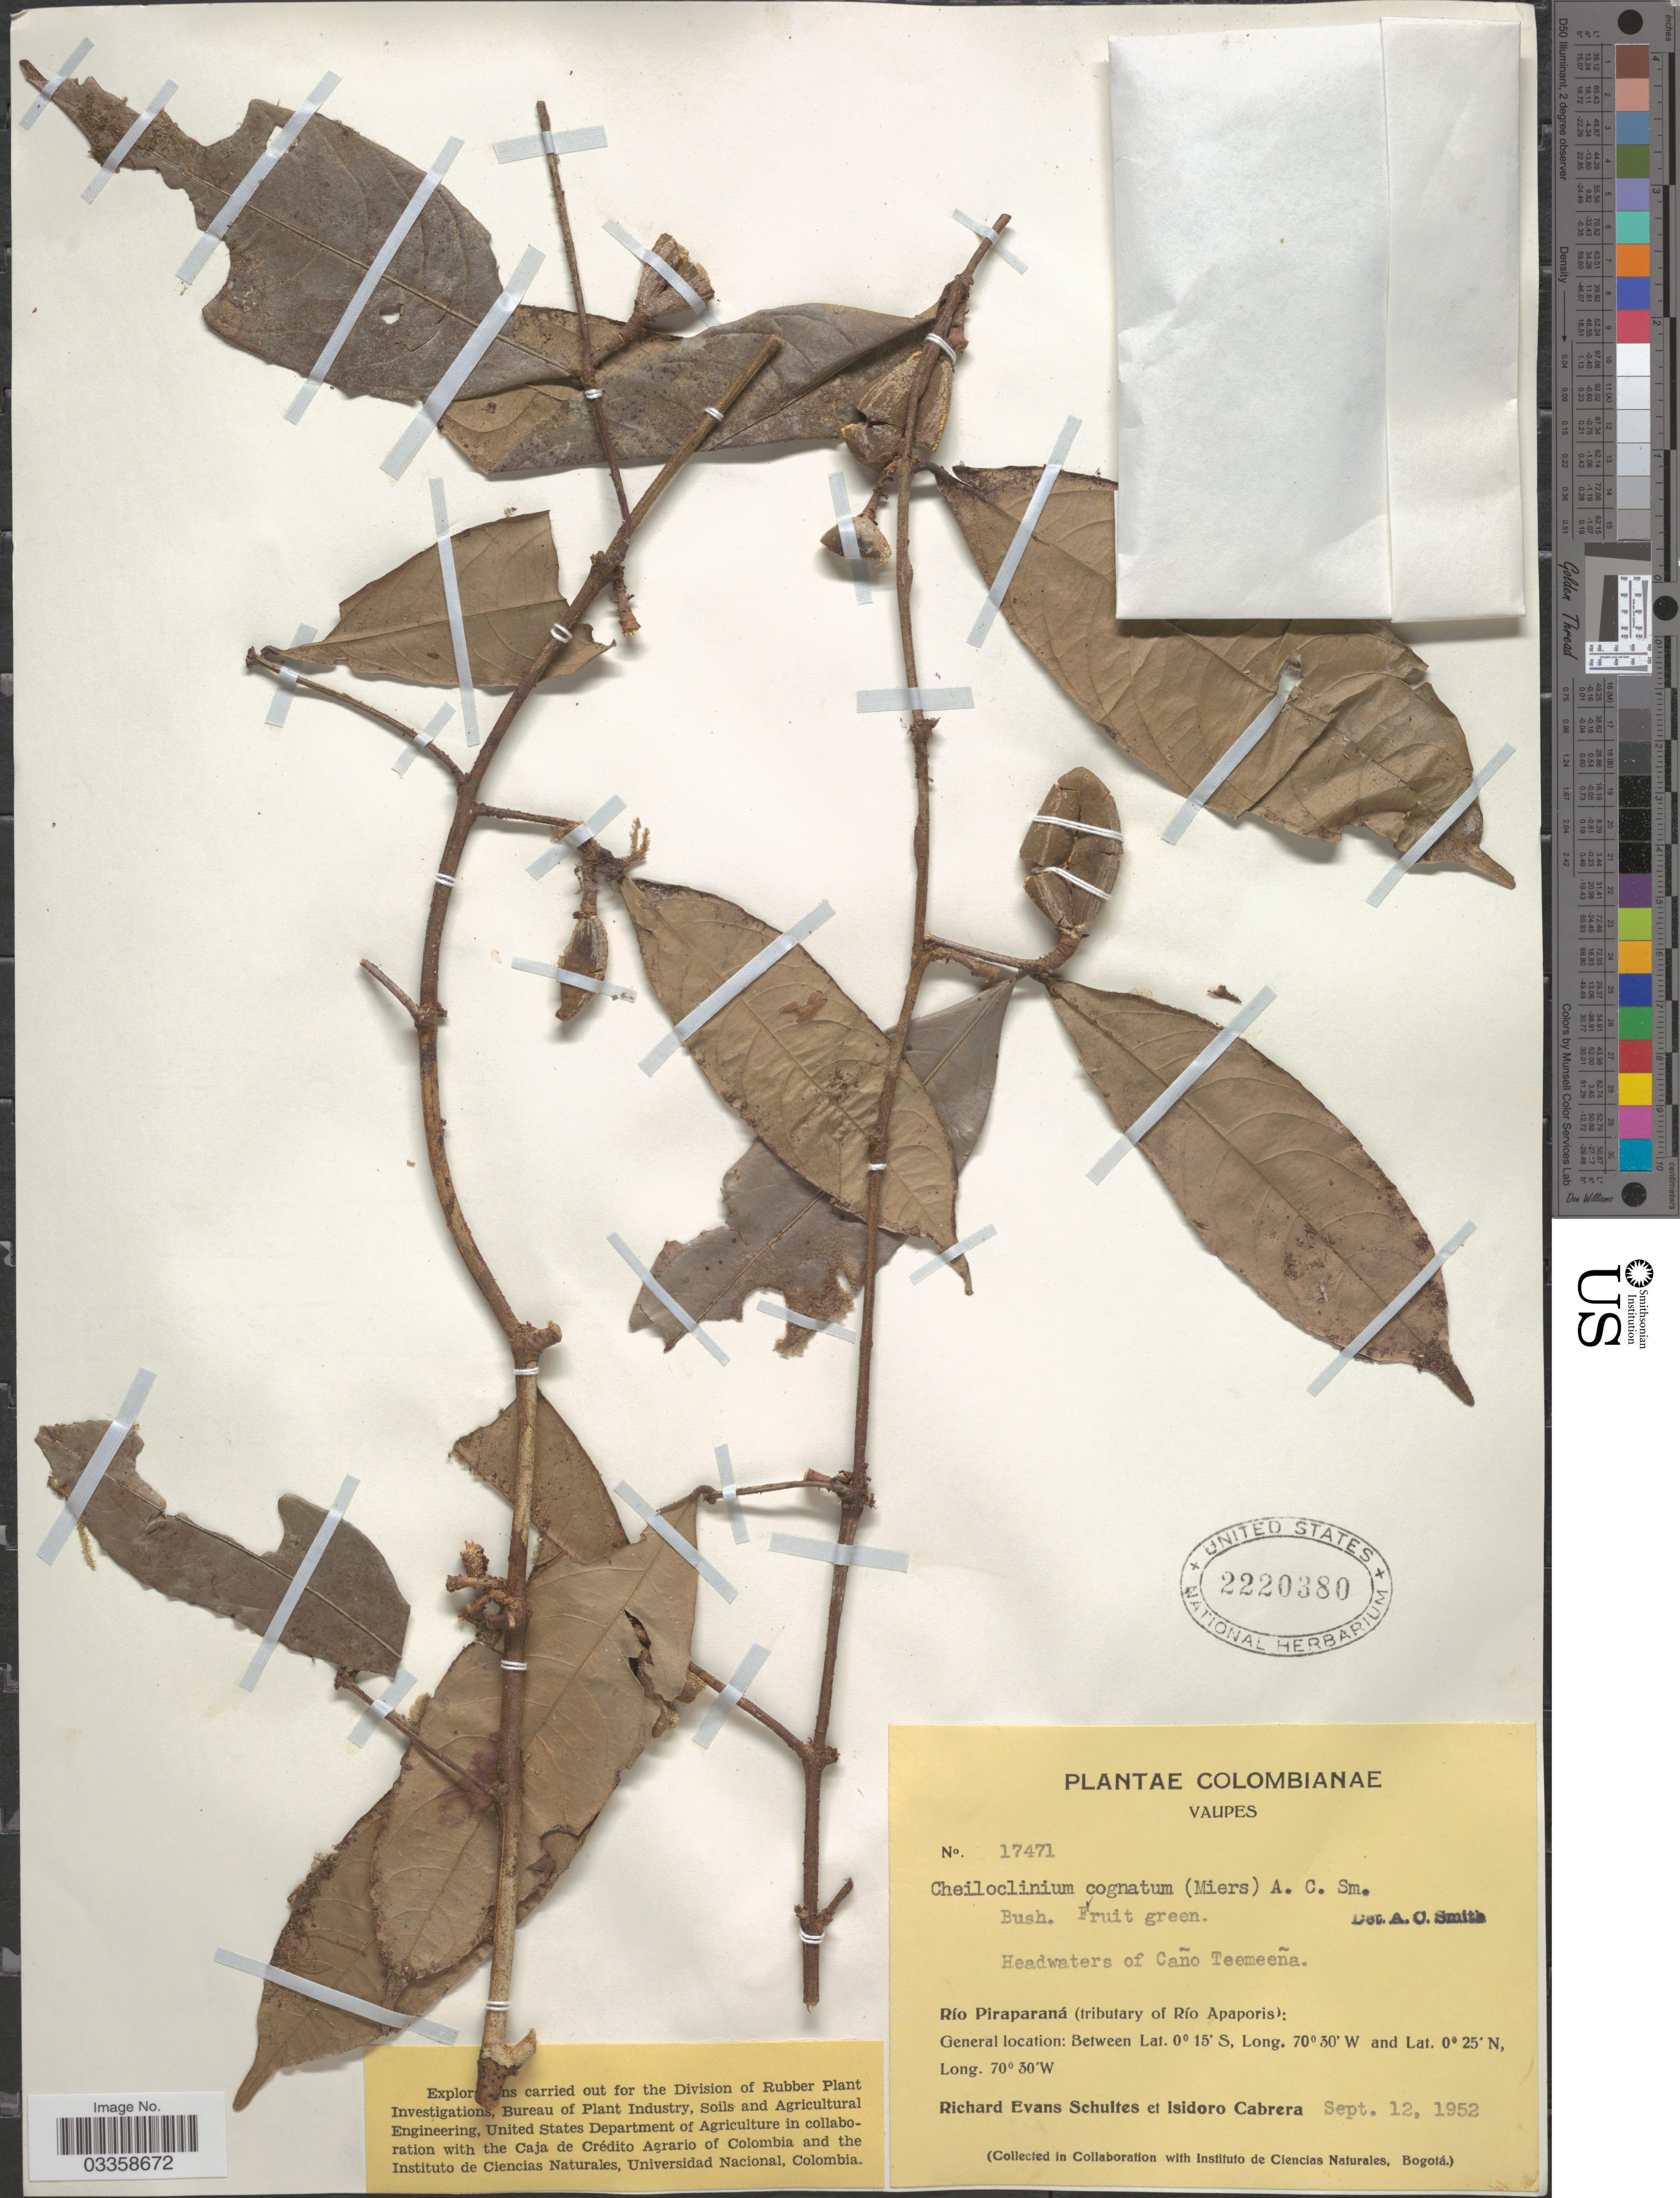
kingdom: Plantae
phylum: Tracheophyta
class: Magnoliopsida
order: Celastrales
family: Celastraceae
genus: Cheiloclinium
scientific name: Cheiloclinium cognatum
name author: (Miers) A.C. Sm.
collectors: R. E. Schultes & I. Cabrera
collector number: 17471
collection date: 1953-09-12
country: Colombia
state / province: Vaupés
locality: Río Piraparaná (tributary of Río Apaporis).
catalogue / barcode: US 2220380